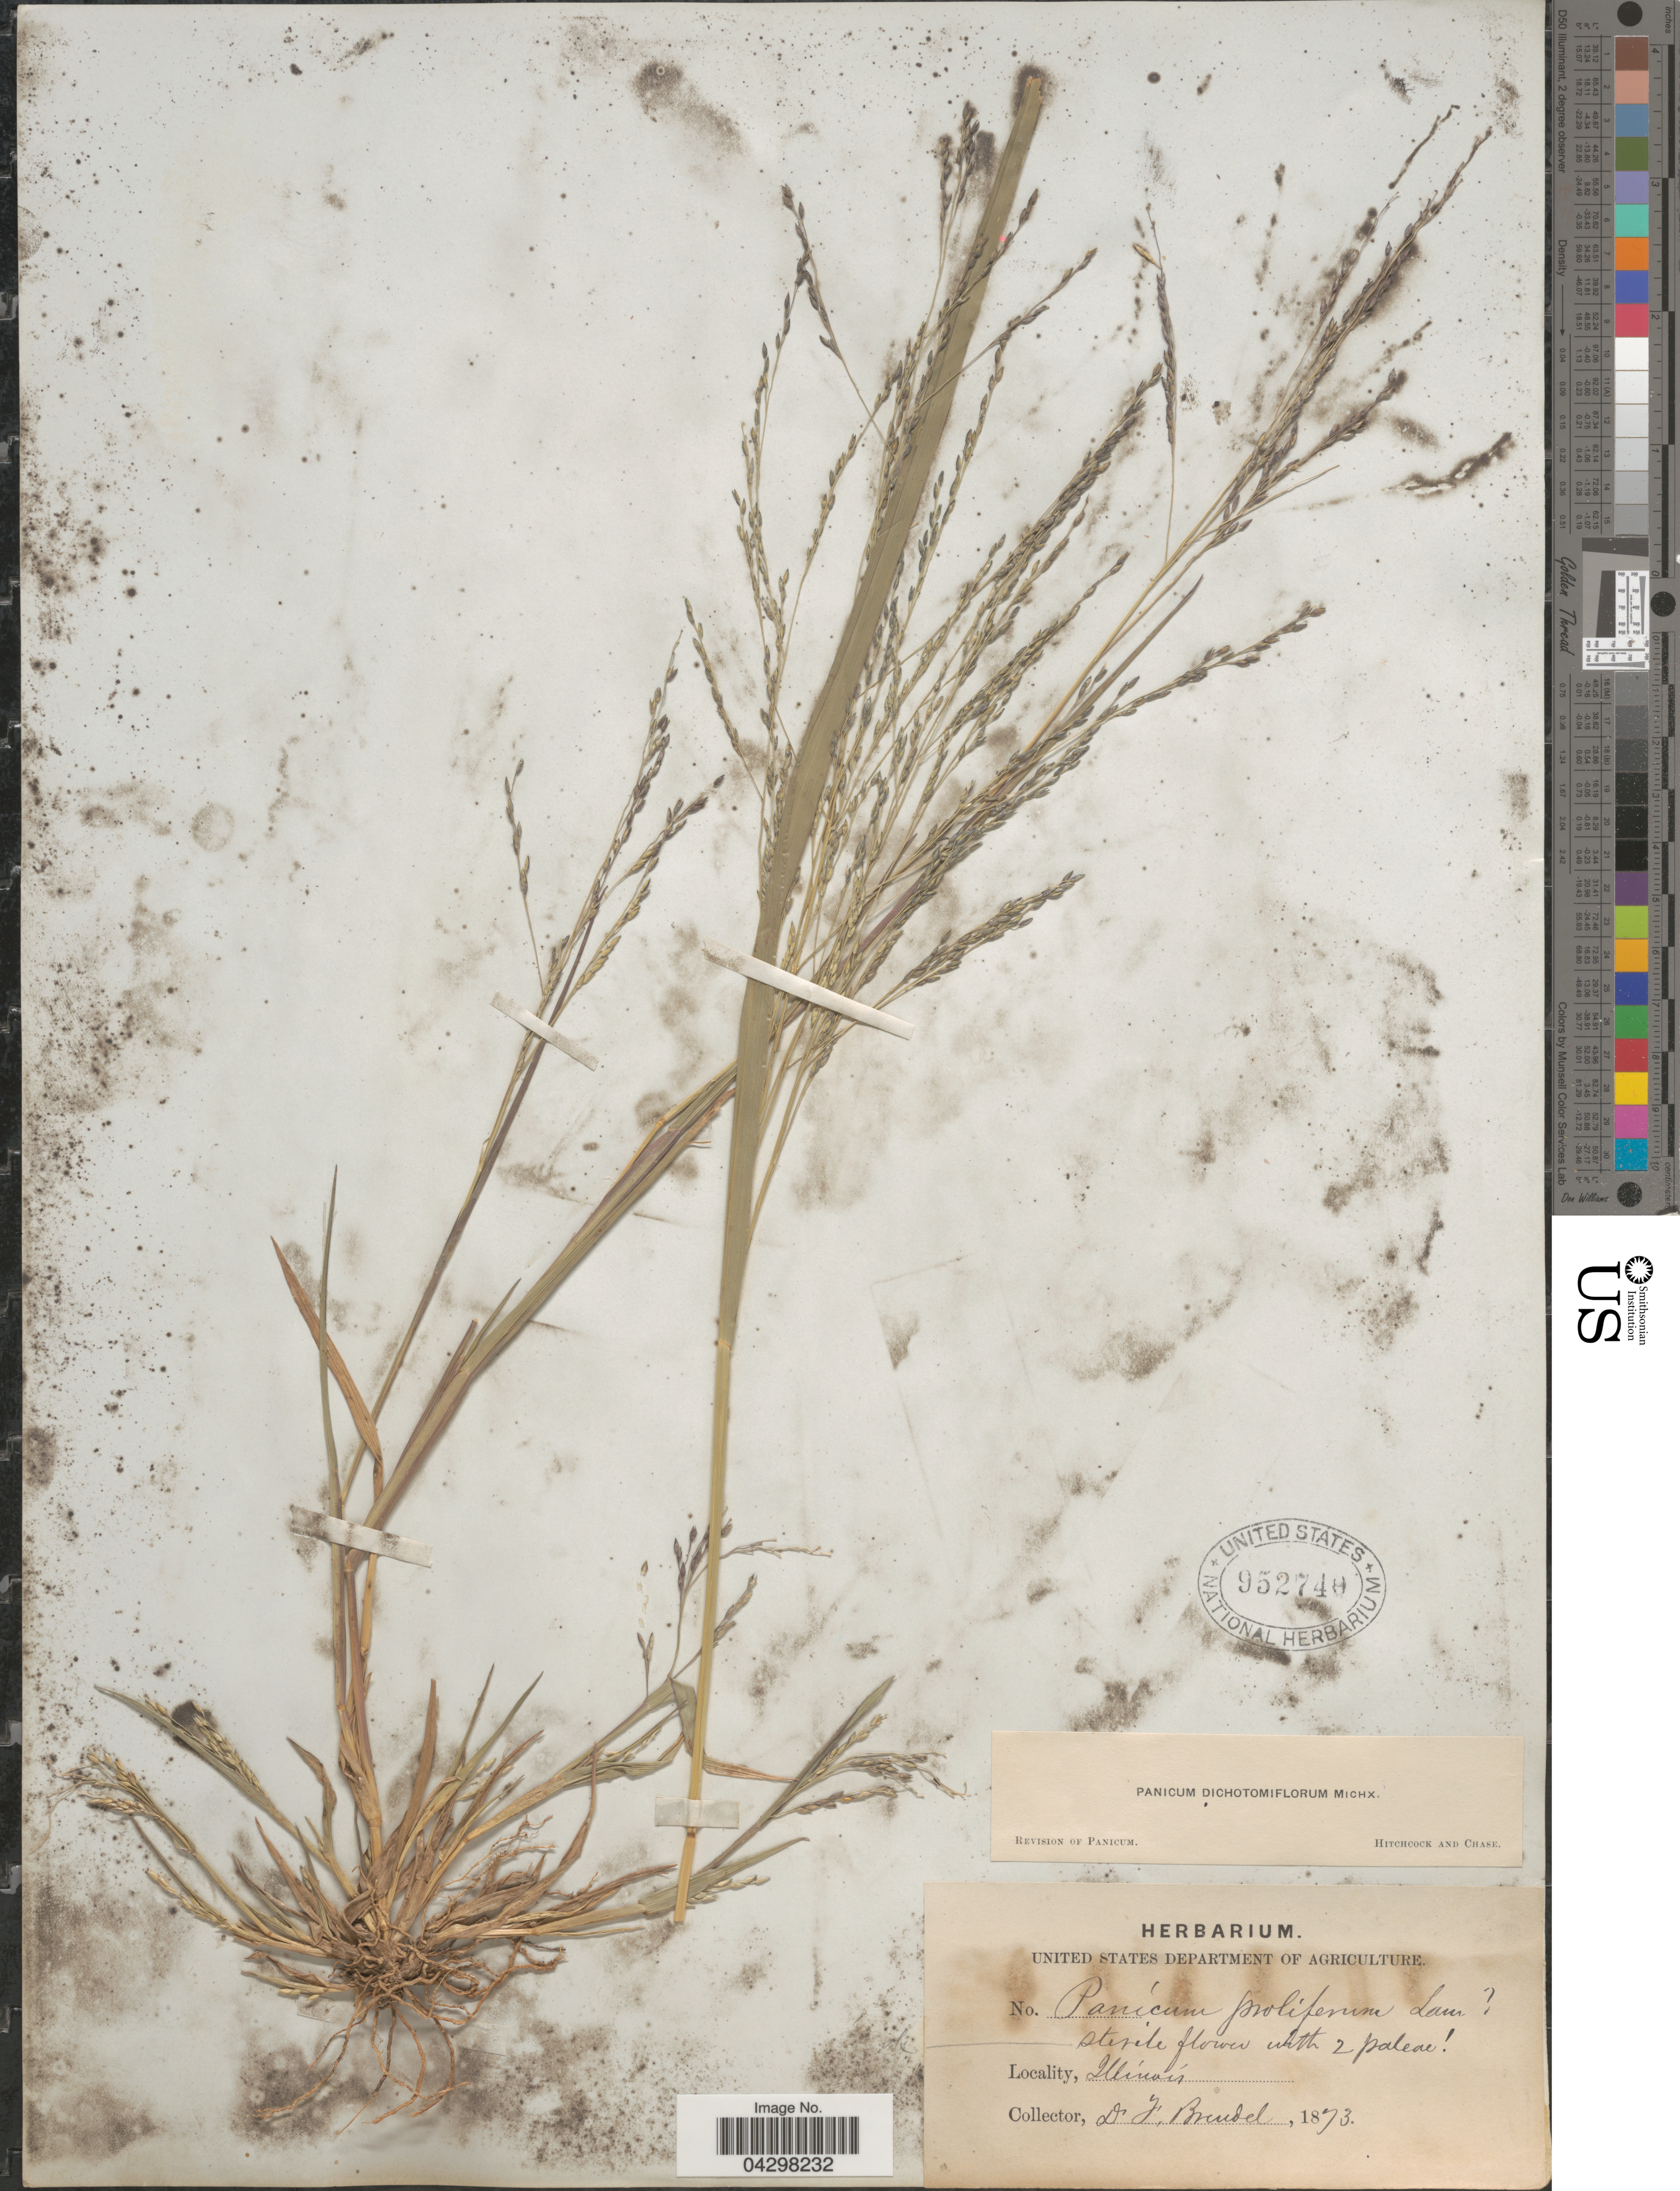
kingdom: Plantae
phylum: Tracheophyta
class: Liliopsida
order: Poales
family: Poaceae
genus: Panicum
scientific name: Panicum dichotomiflorum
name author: Michx.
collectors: D. Breudel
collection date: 1873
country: United States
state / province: Illinois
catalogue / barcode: US 952740